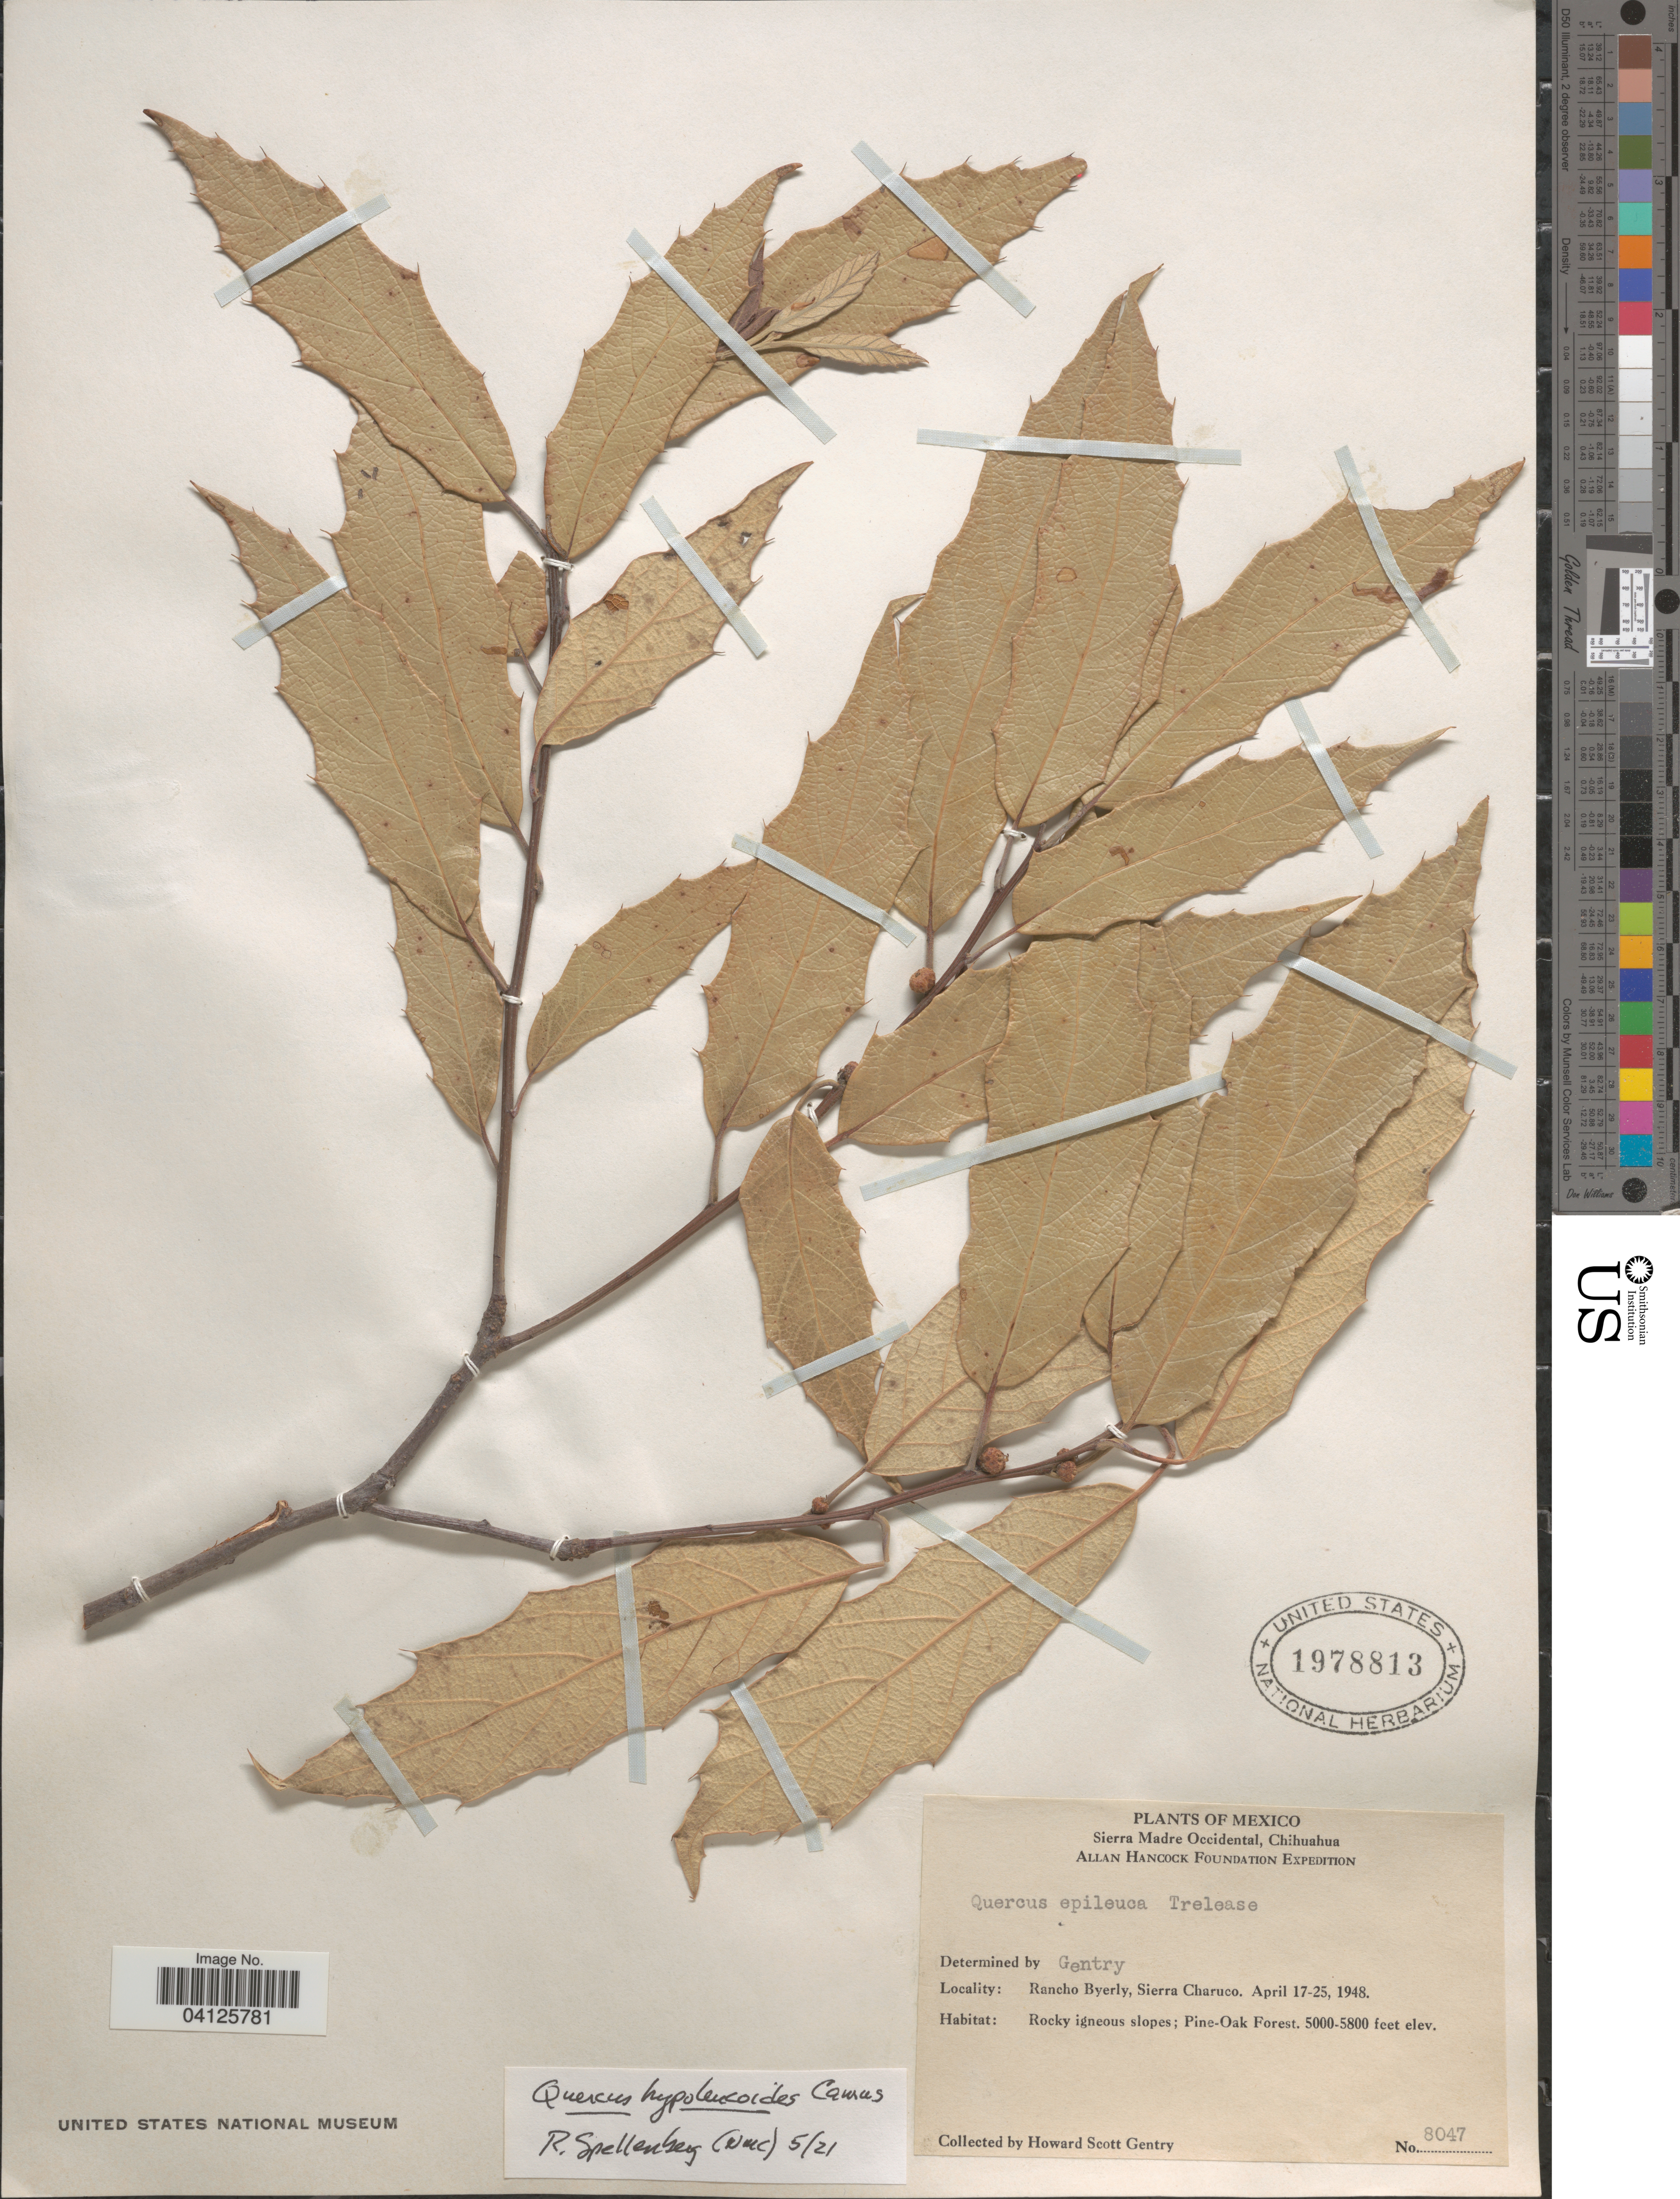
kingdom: Plantae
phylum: Tracheophyta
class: Magnoliopsida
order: Fagales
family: Fagaceae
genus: Quercus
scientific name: Quercus epileuca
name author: Trel.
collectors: H. S. Gentry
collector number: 8047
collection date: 1948-04-17/1948-04-25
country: Mexico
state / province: Chihuahua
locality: Sierra Madre Occidental. Allan Hancock Foundation Expedition. Rancho Byerly, Sierra Charuco.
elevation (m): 1524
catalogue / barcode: US 1978813